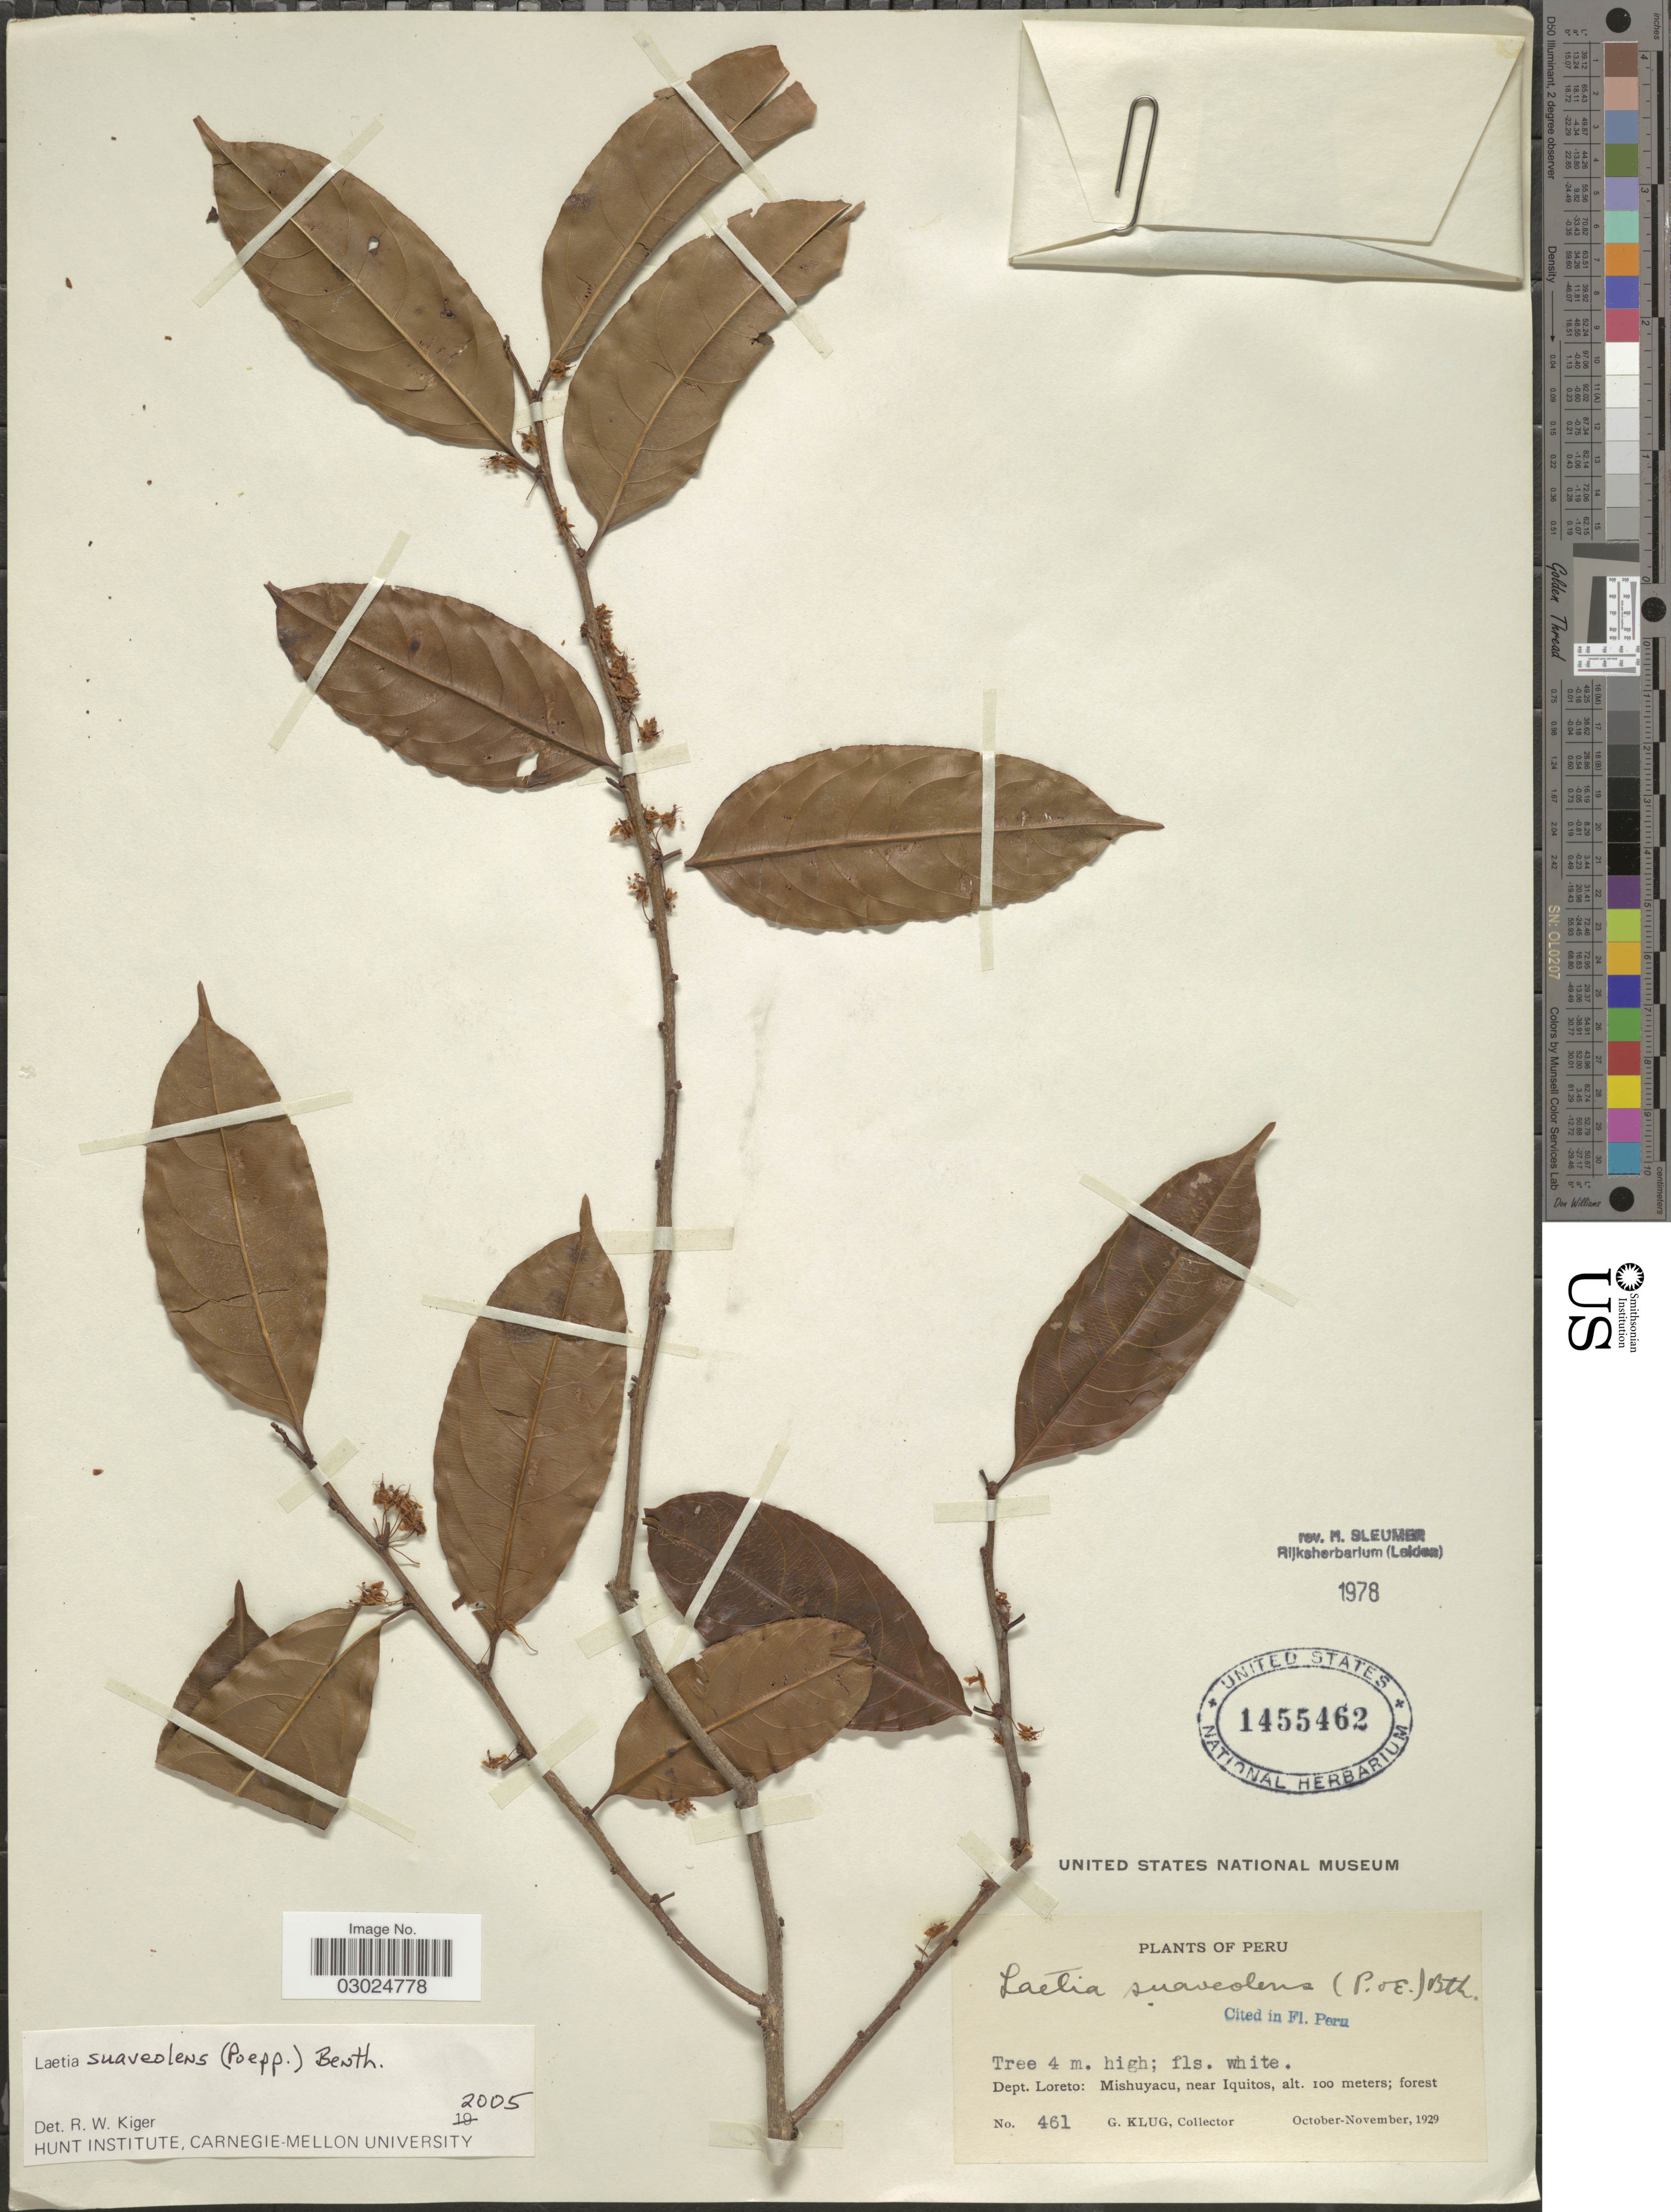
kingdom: Plantae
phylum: Tracheophyta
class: Magnoliopsida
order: Malpighiales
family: Salicaceae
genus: Laetia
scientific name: Laetia suaveolens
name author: (Poepp.) Benth.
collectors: G. Klug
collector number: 461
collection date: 1929-10/1929-11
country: Peru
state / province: Loreto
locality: Dept. Loreto: Mishuyacu, near Iquitos.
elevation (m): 100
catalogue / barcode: US 1455462